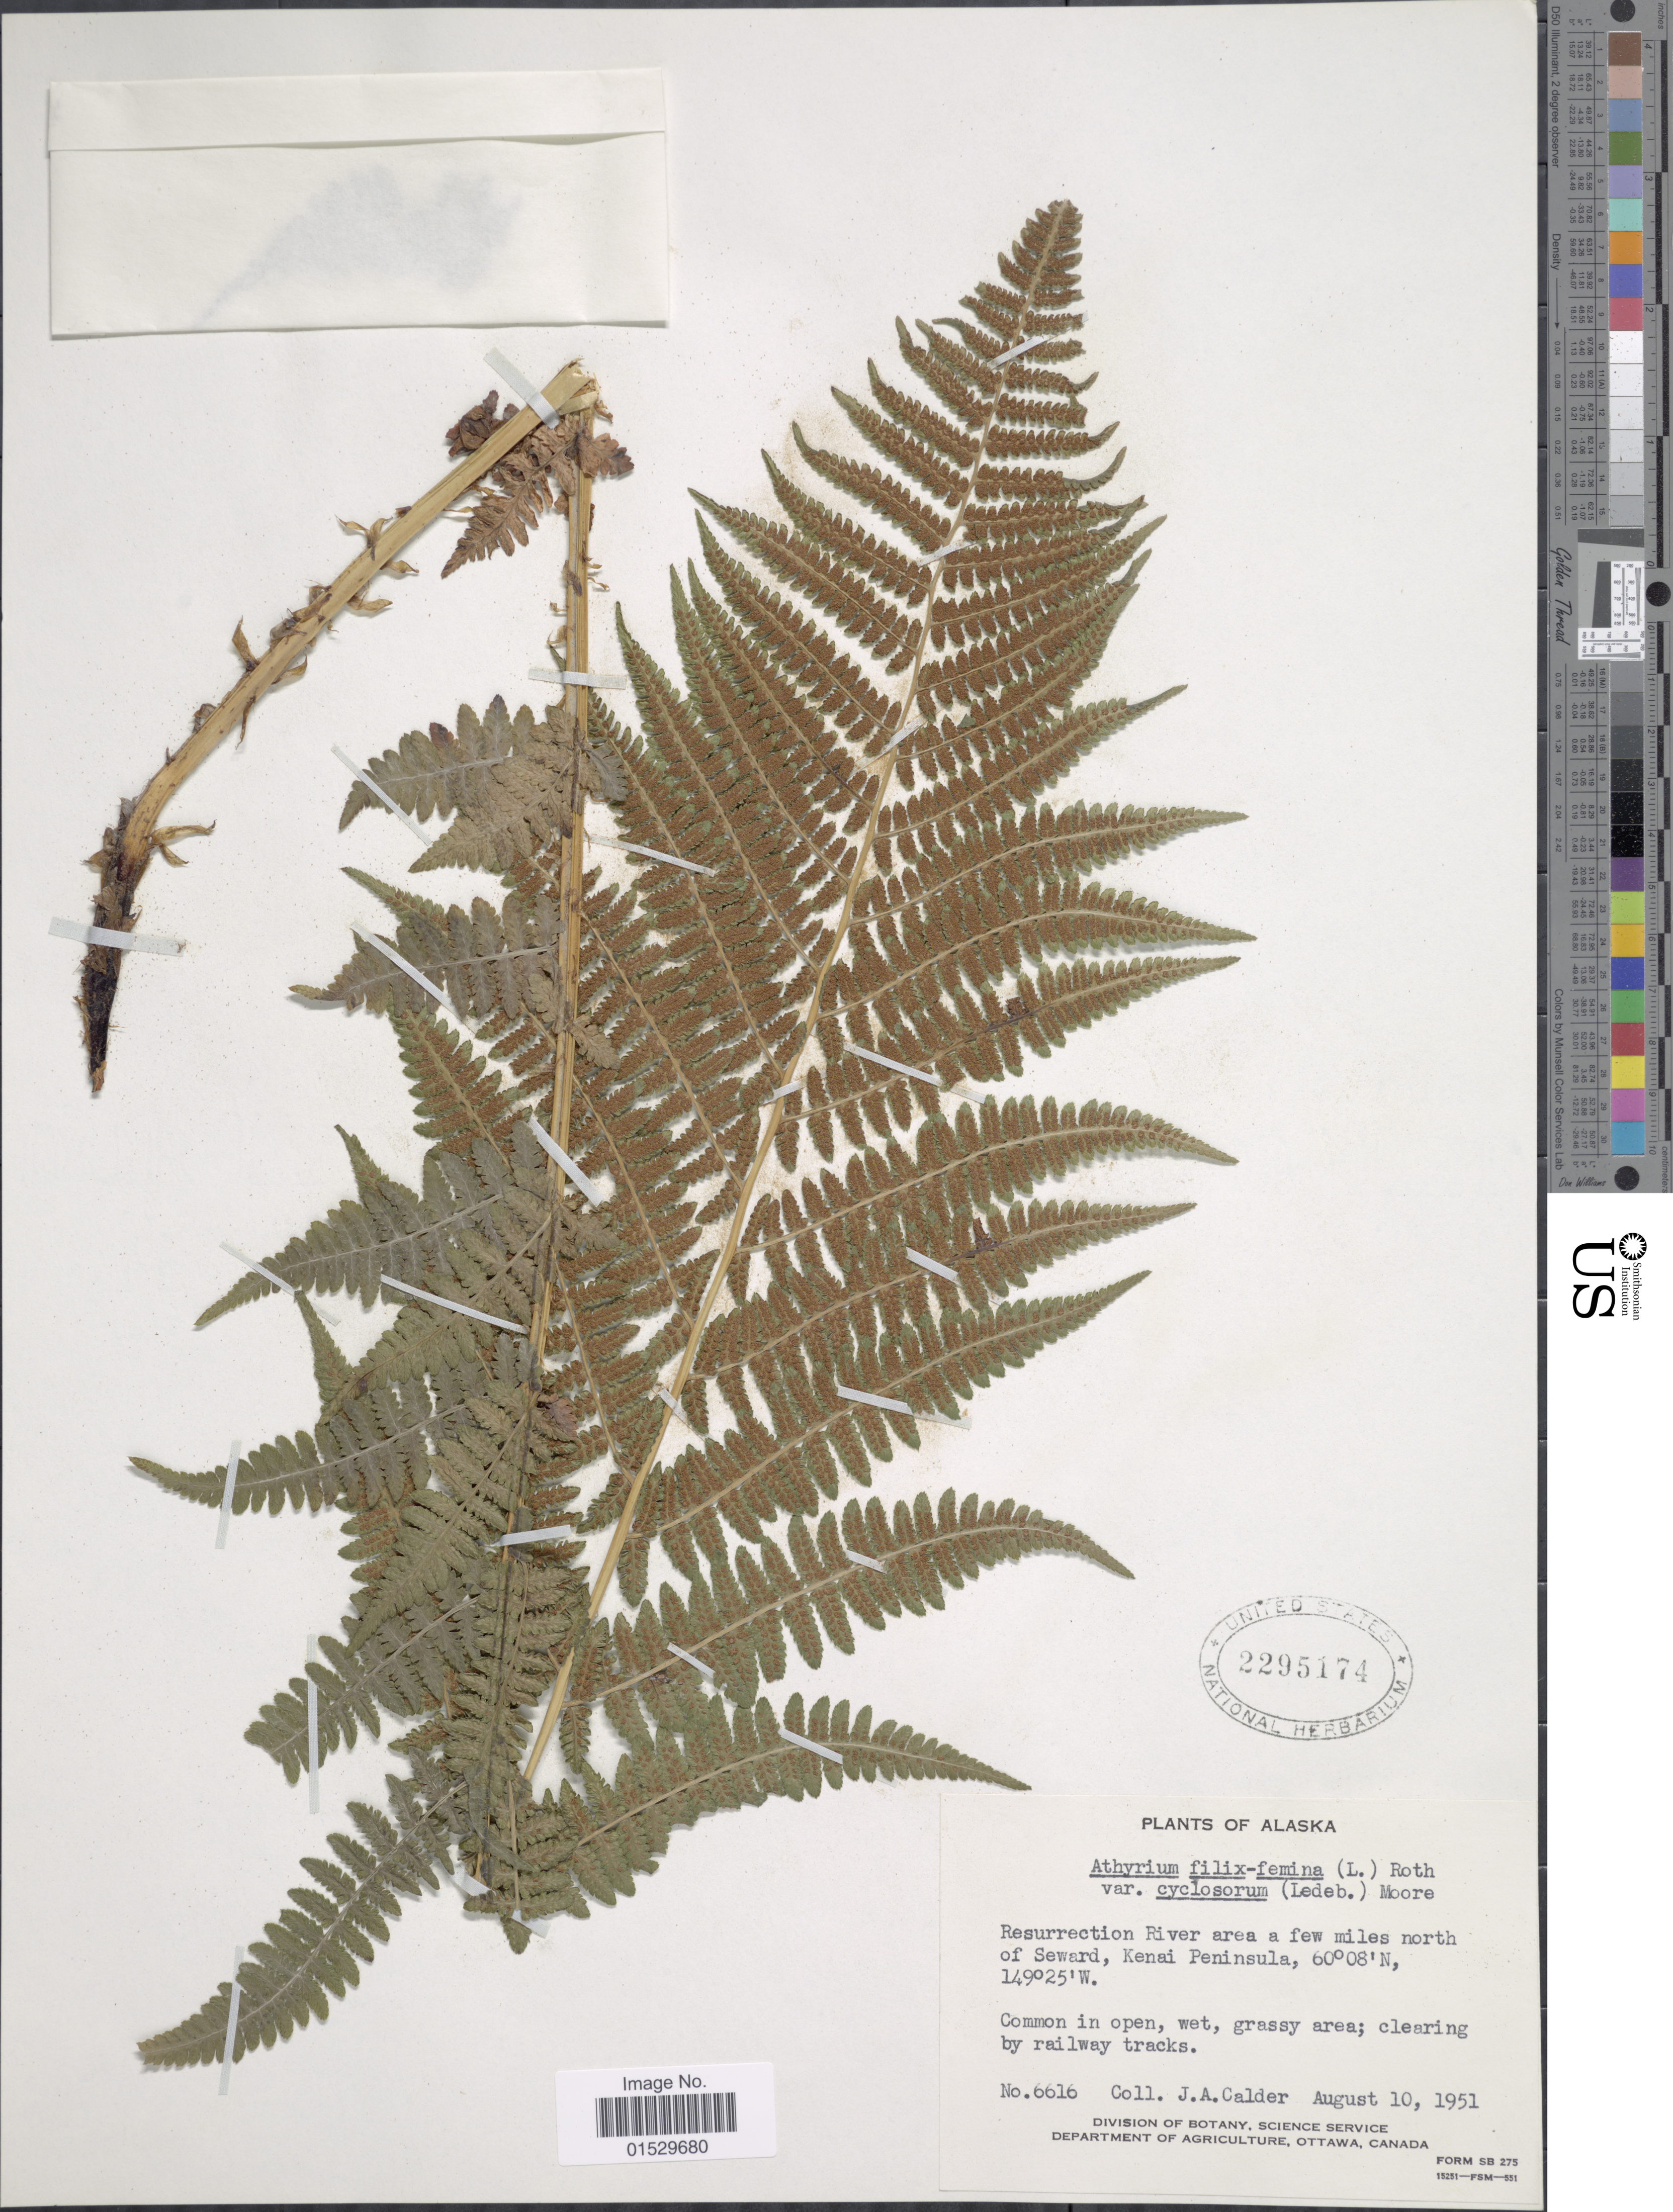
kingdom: Plantae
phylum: Tracheophyta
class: Polypodiopsida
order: Polypodiales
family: Athyriaceae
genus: Athyrium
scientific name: Athyrium filix-femina subsp. cyclosorum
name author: (Rupr.) C. Chr.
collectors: J. A. Calder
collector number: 6616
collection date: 1951-08-10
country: United States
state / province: Alaska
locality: Resurrection River area a few miles north of Seward, Kenai Peninsula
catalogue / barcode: US 2295174